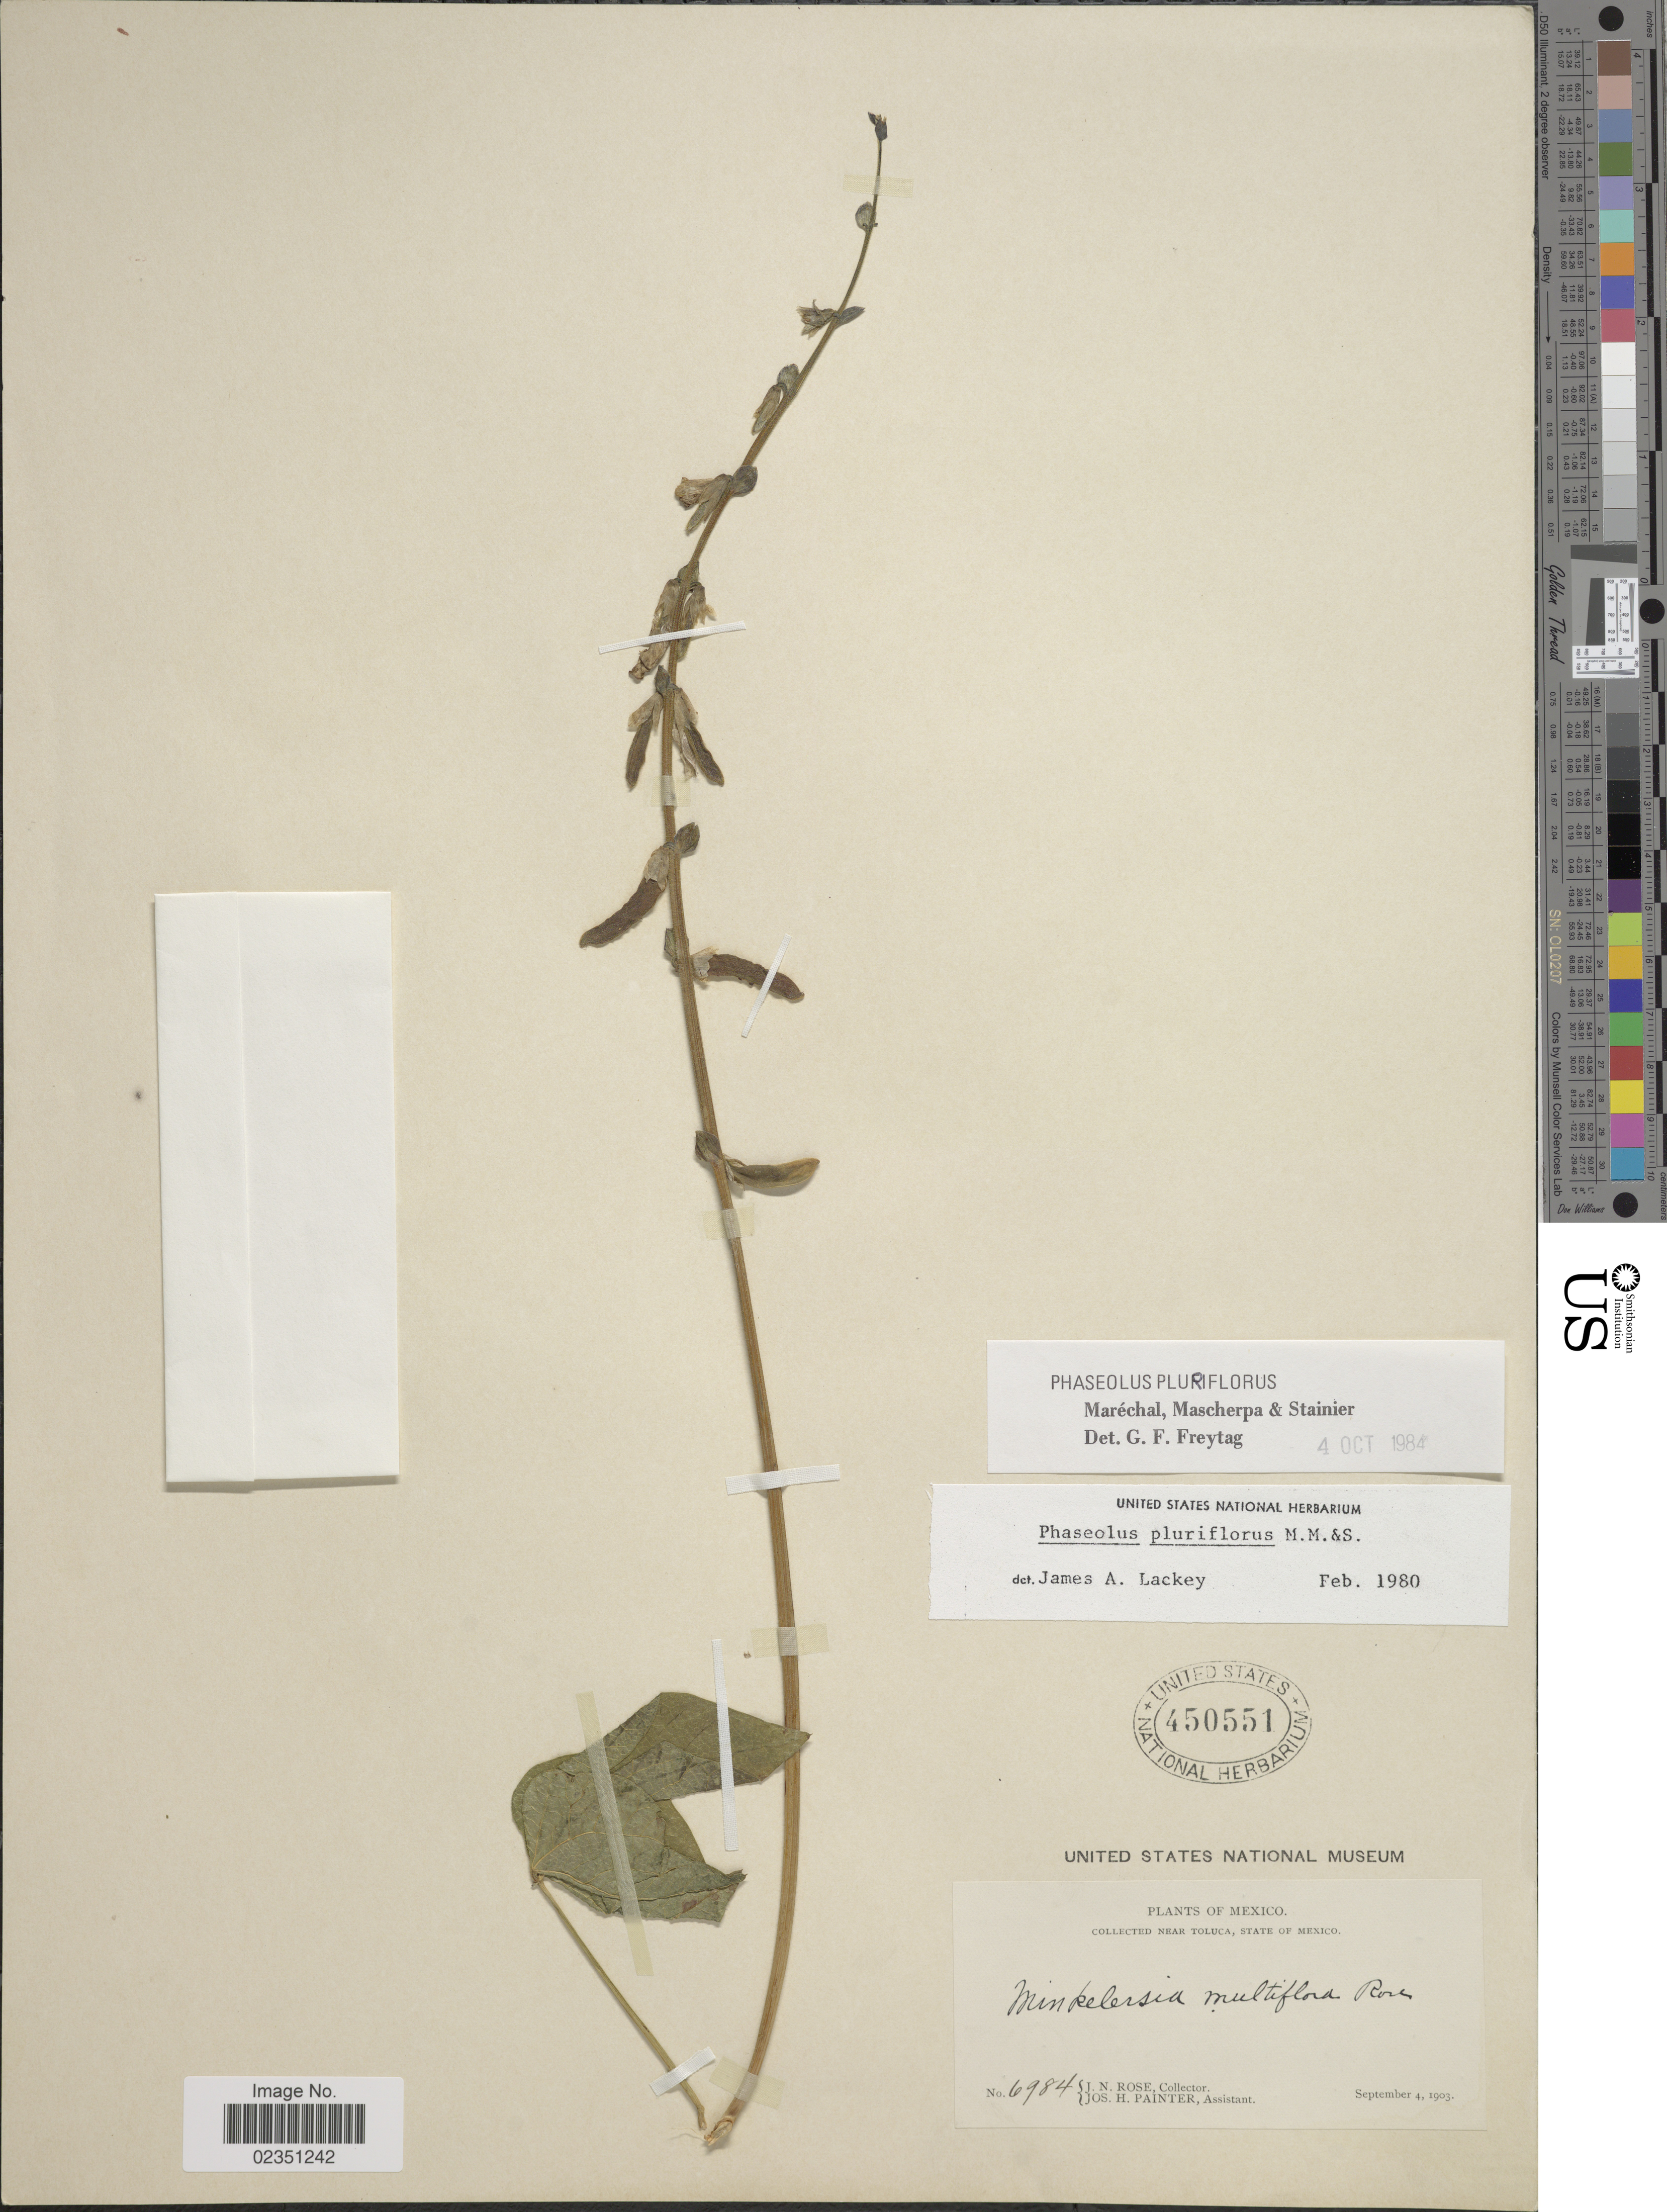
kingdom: Plantae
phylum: Tracheophyta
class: Magnoliopsida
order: Fabales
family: Fabaceae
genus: Phaseolus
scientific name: Phaseolus pluriflorus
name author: Mare. et al.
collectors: J. N. Rose & J. H. Painter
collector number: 6984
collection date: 1903-09-04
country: Mexico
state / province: México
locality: Near Toluca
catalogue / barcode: US 450551